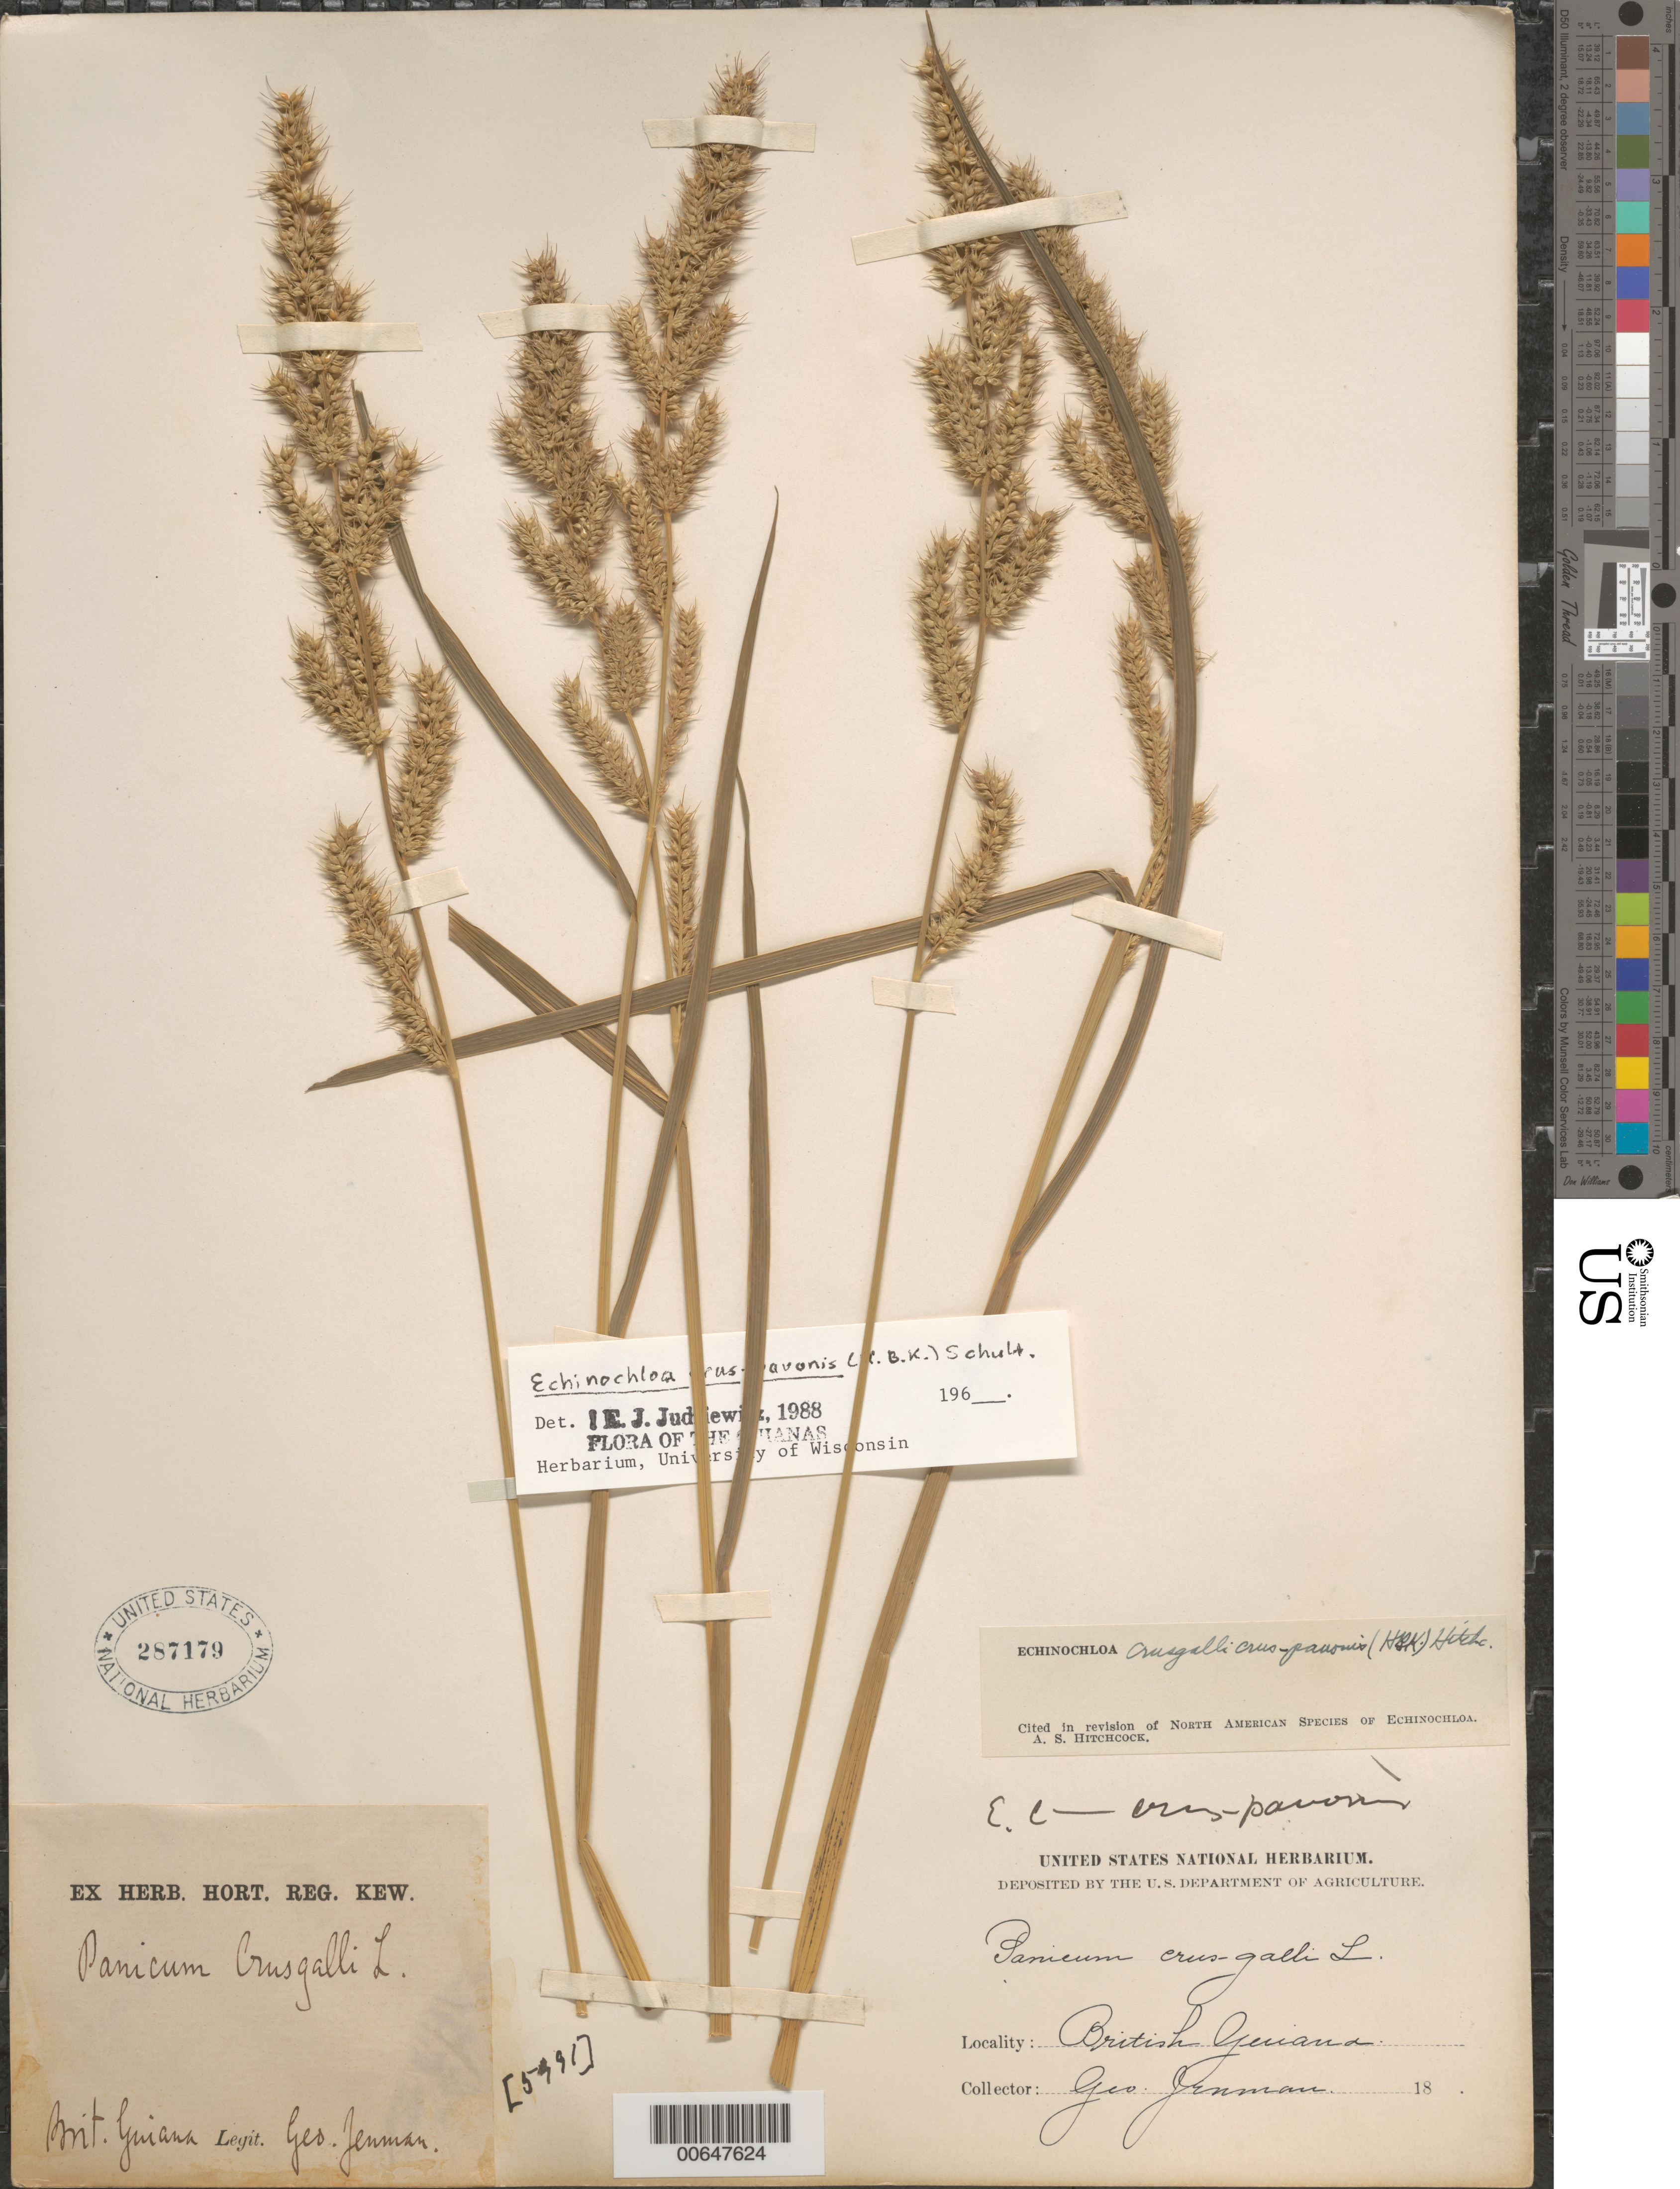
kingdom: Plantae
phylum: Tracheophyta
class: Liliopsida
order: Poales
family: Poaceae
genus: Echinochloa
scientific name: Echinochloa crus-pavonis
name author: (Kunth) Schult.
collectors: G. S. Jenman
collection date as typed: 18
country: Guyana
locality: British Guiana.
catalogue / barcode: US 287179